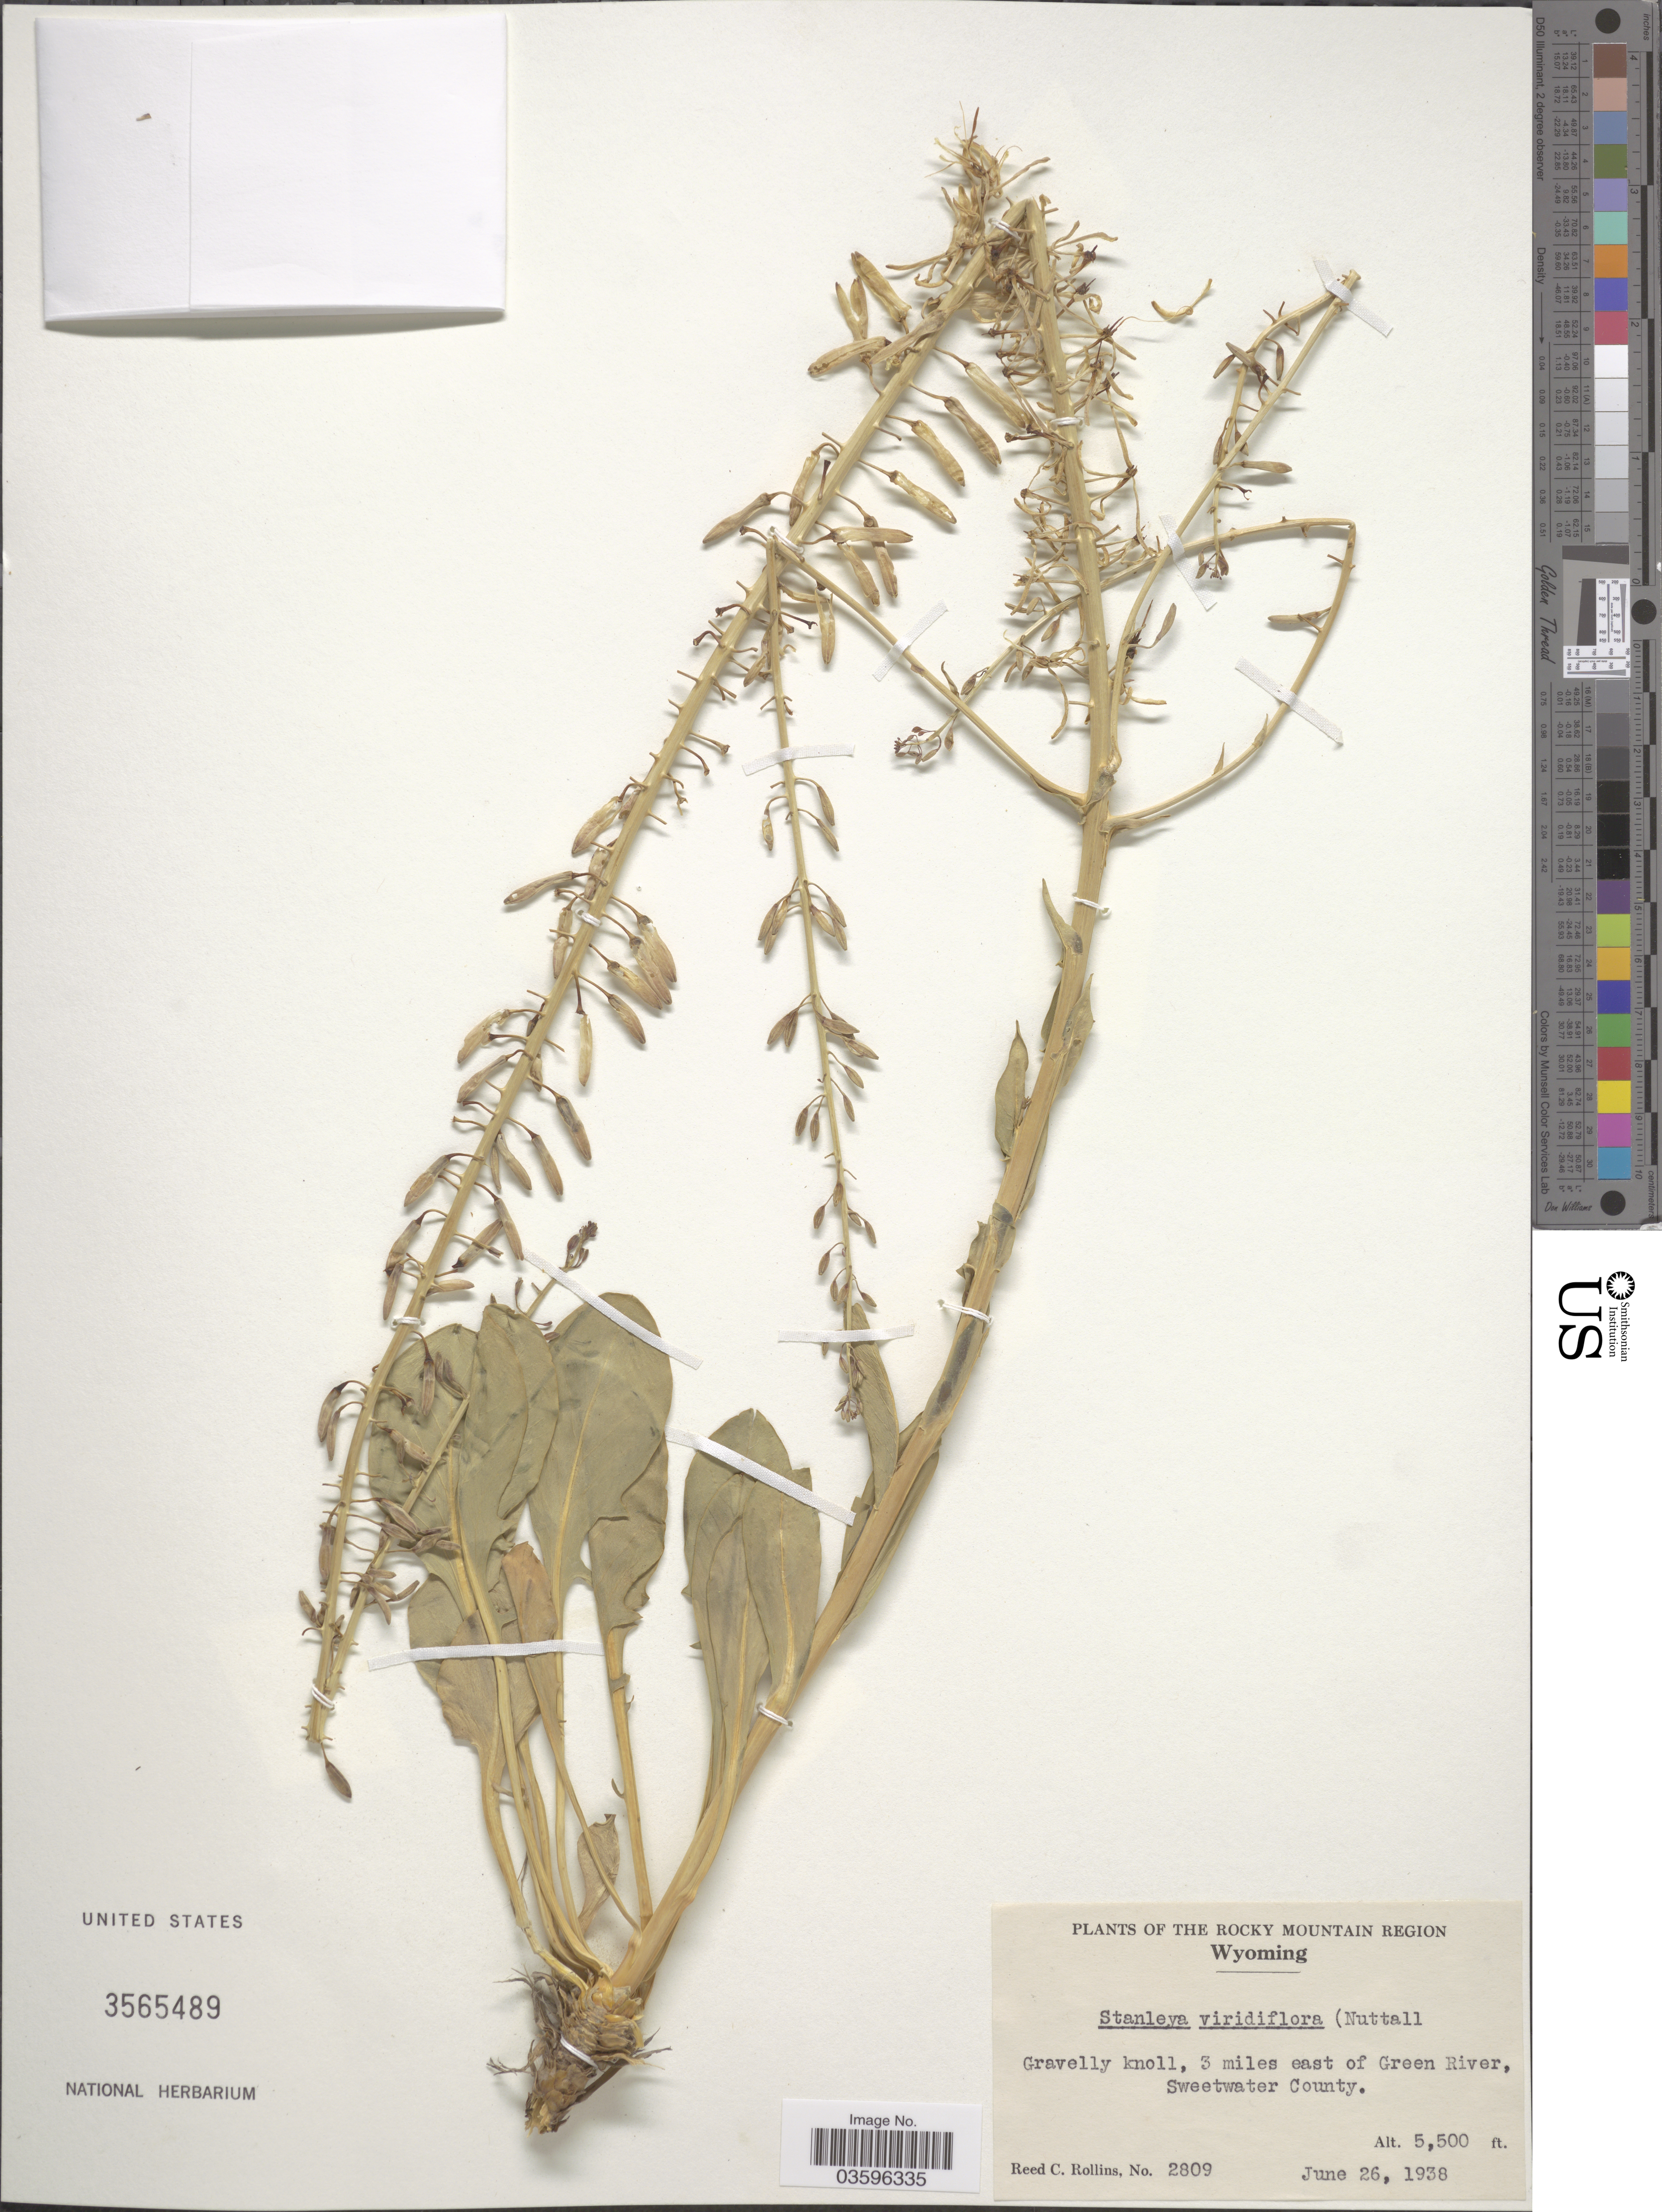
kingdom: Plantae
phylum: Tracheophyta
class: Magnoliopsida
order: Brassicales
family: Brassicaceae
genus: Stanleya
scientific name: Stanleya viridiflora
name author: Nutt.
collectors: R. C. Rollins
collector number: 2809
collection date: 1938-06-26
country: United States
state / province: Wyoming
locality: The Rocky Mountain Region. 3 miles east of Green River, Sweetwater County.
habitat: gravelly knoll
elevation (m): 1676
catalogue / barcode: US 3565489